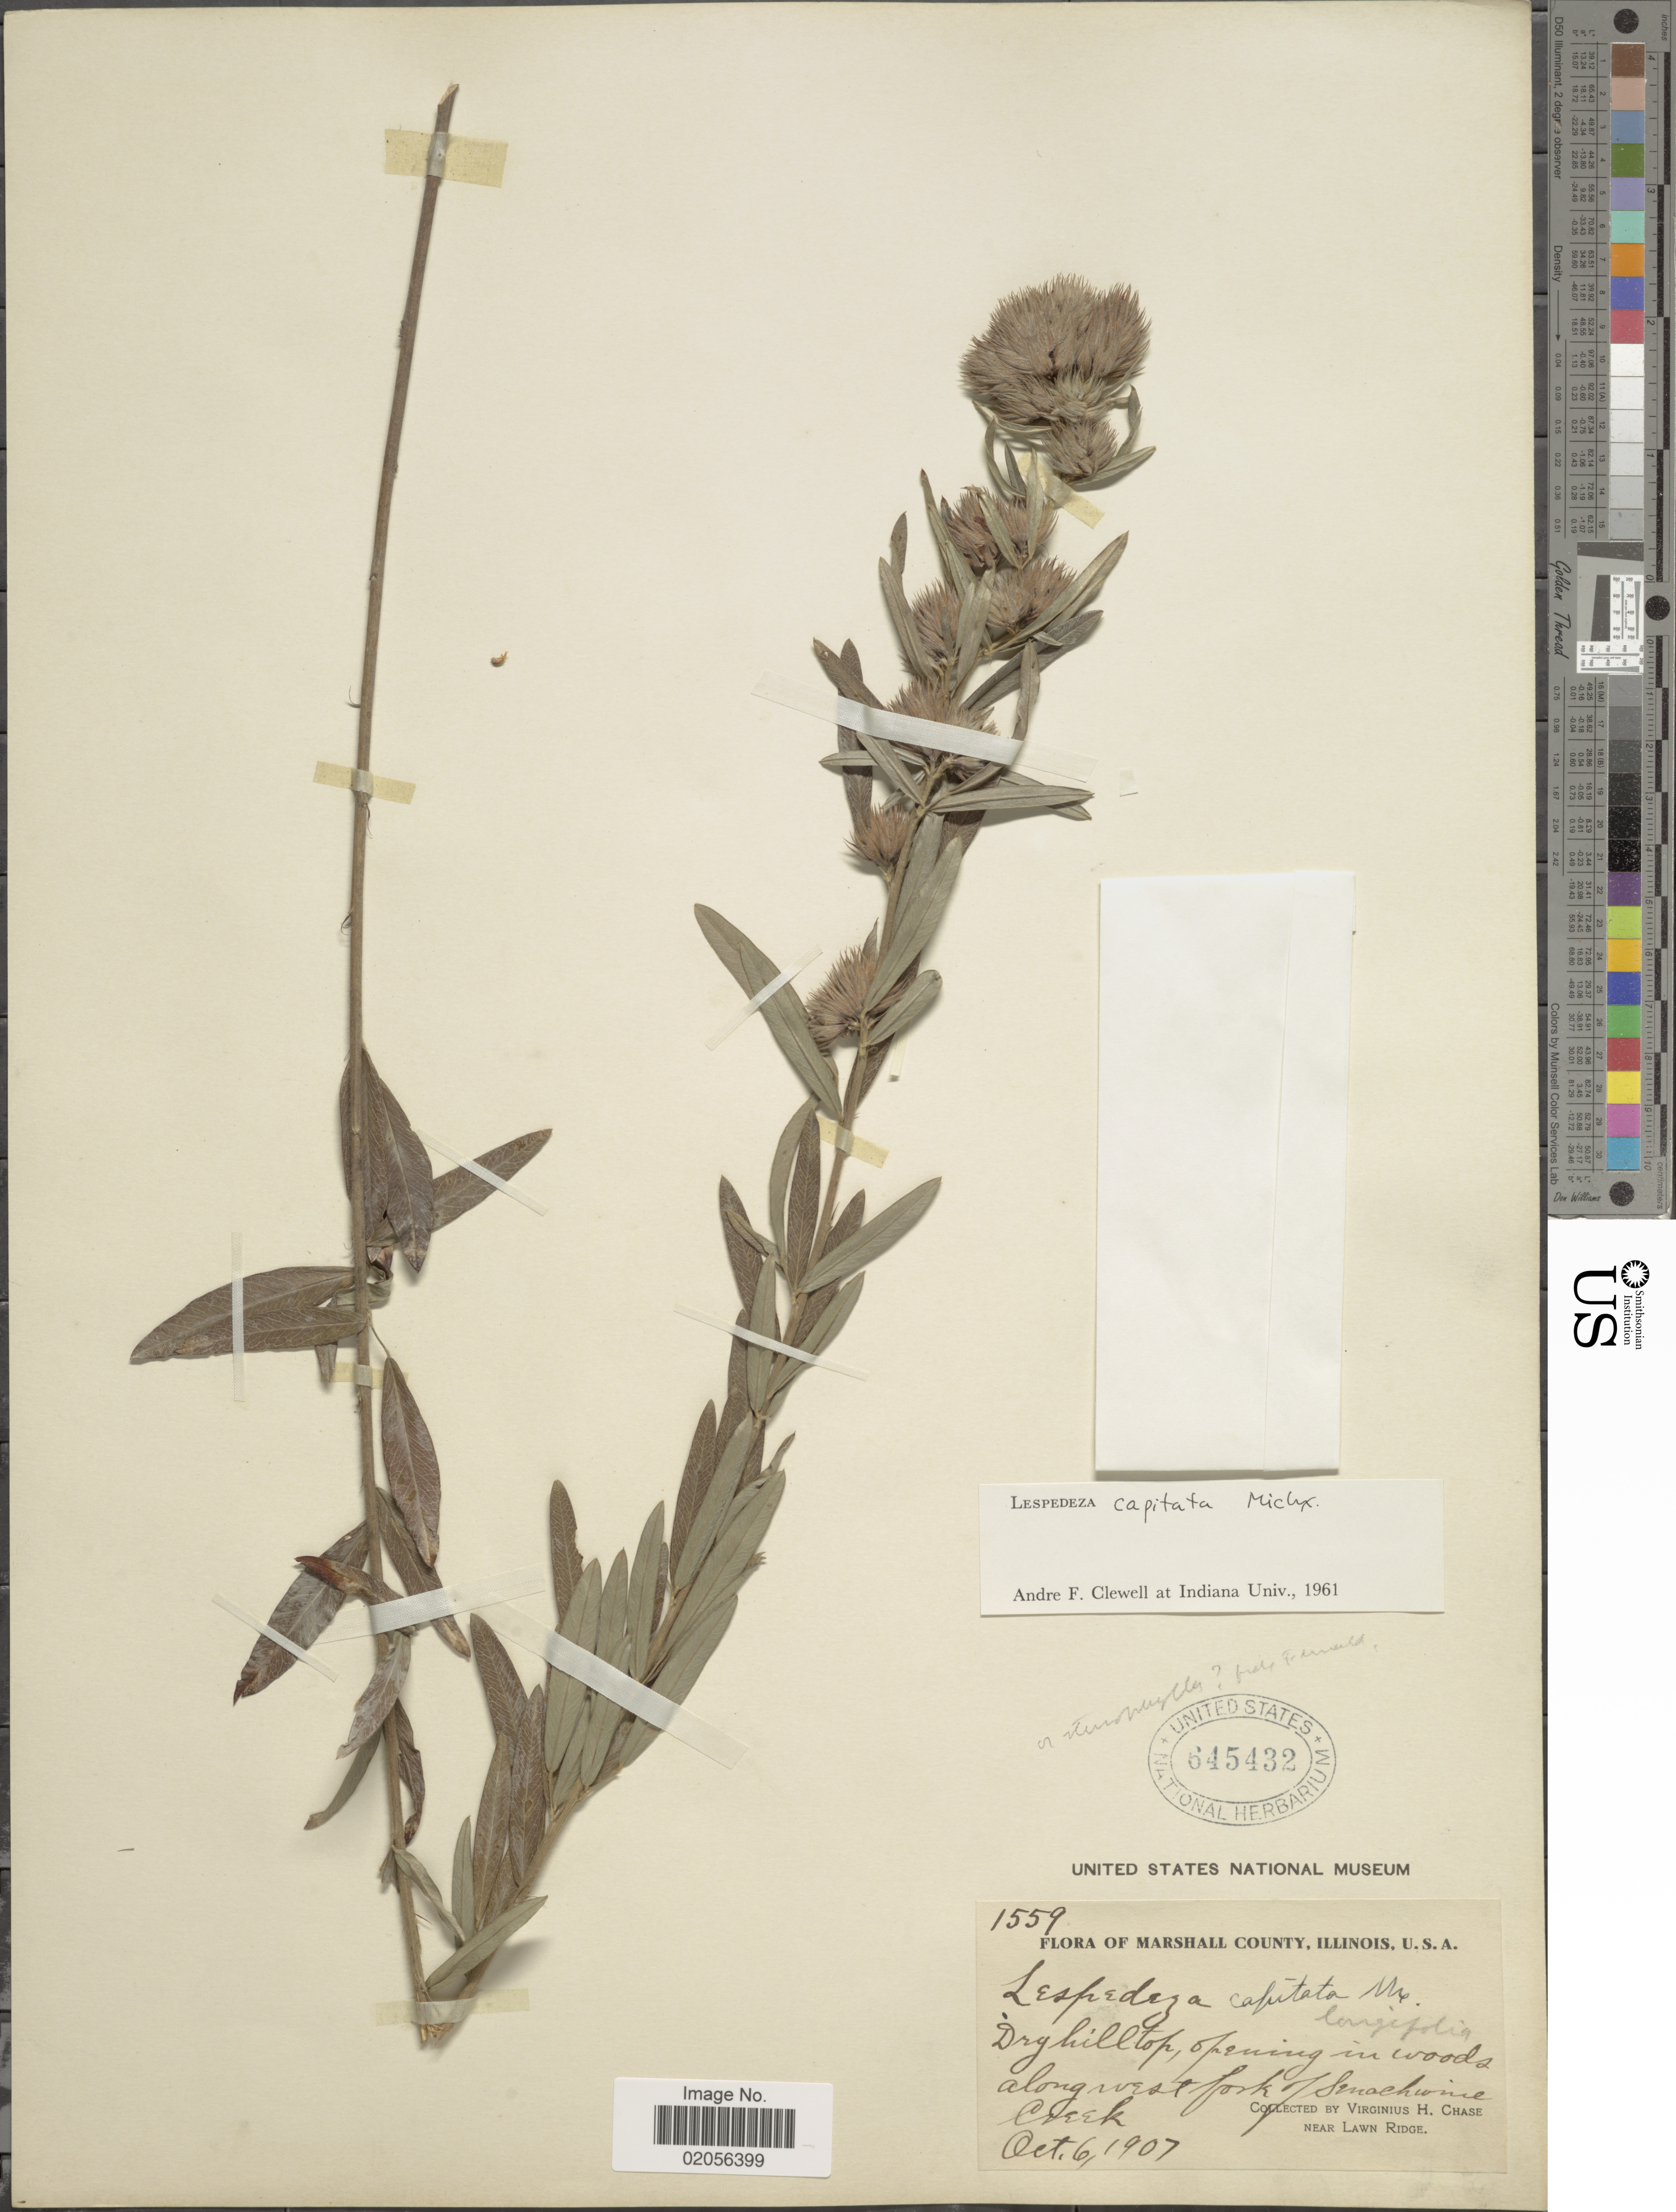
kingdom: Plantae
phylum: Tracheophyta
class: Magnoliopsida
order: Fabales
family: Fabaceae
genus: Lespedeza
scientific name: Lespedeza capitata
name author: Michx.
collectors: V. H. Chase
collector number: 1559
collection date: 1907-10-06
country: United States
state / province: Illinois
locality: Marshall County, Dry hill top, opening in woods along wet fork of Senachwinie Creek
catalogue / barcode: US 645432